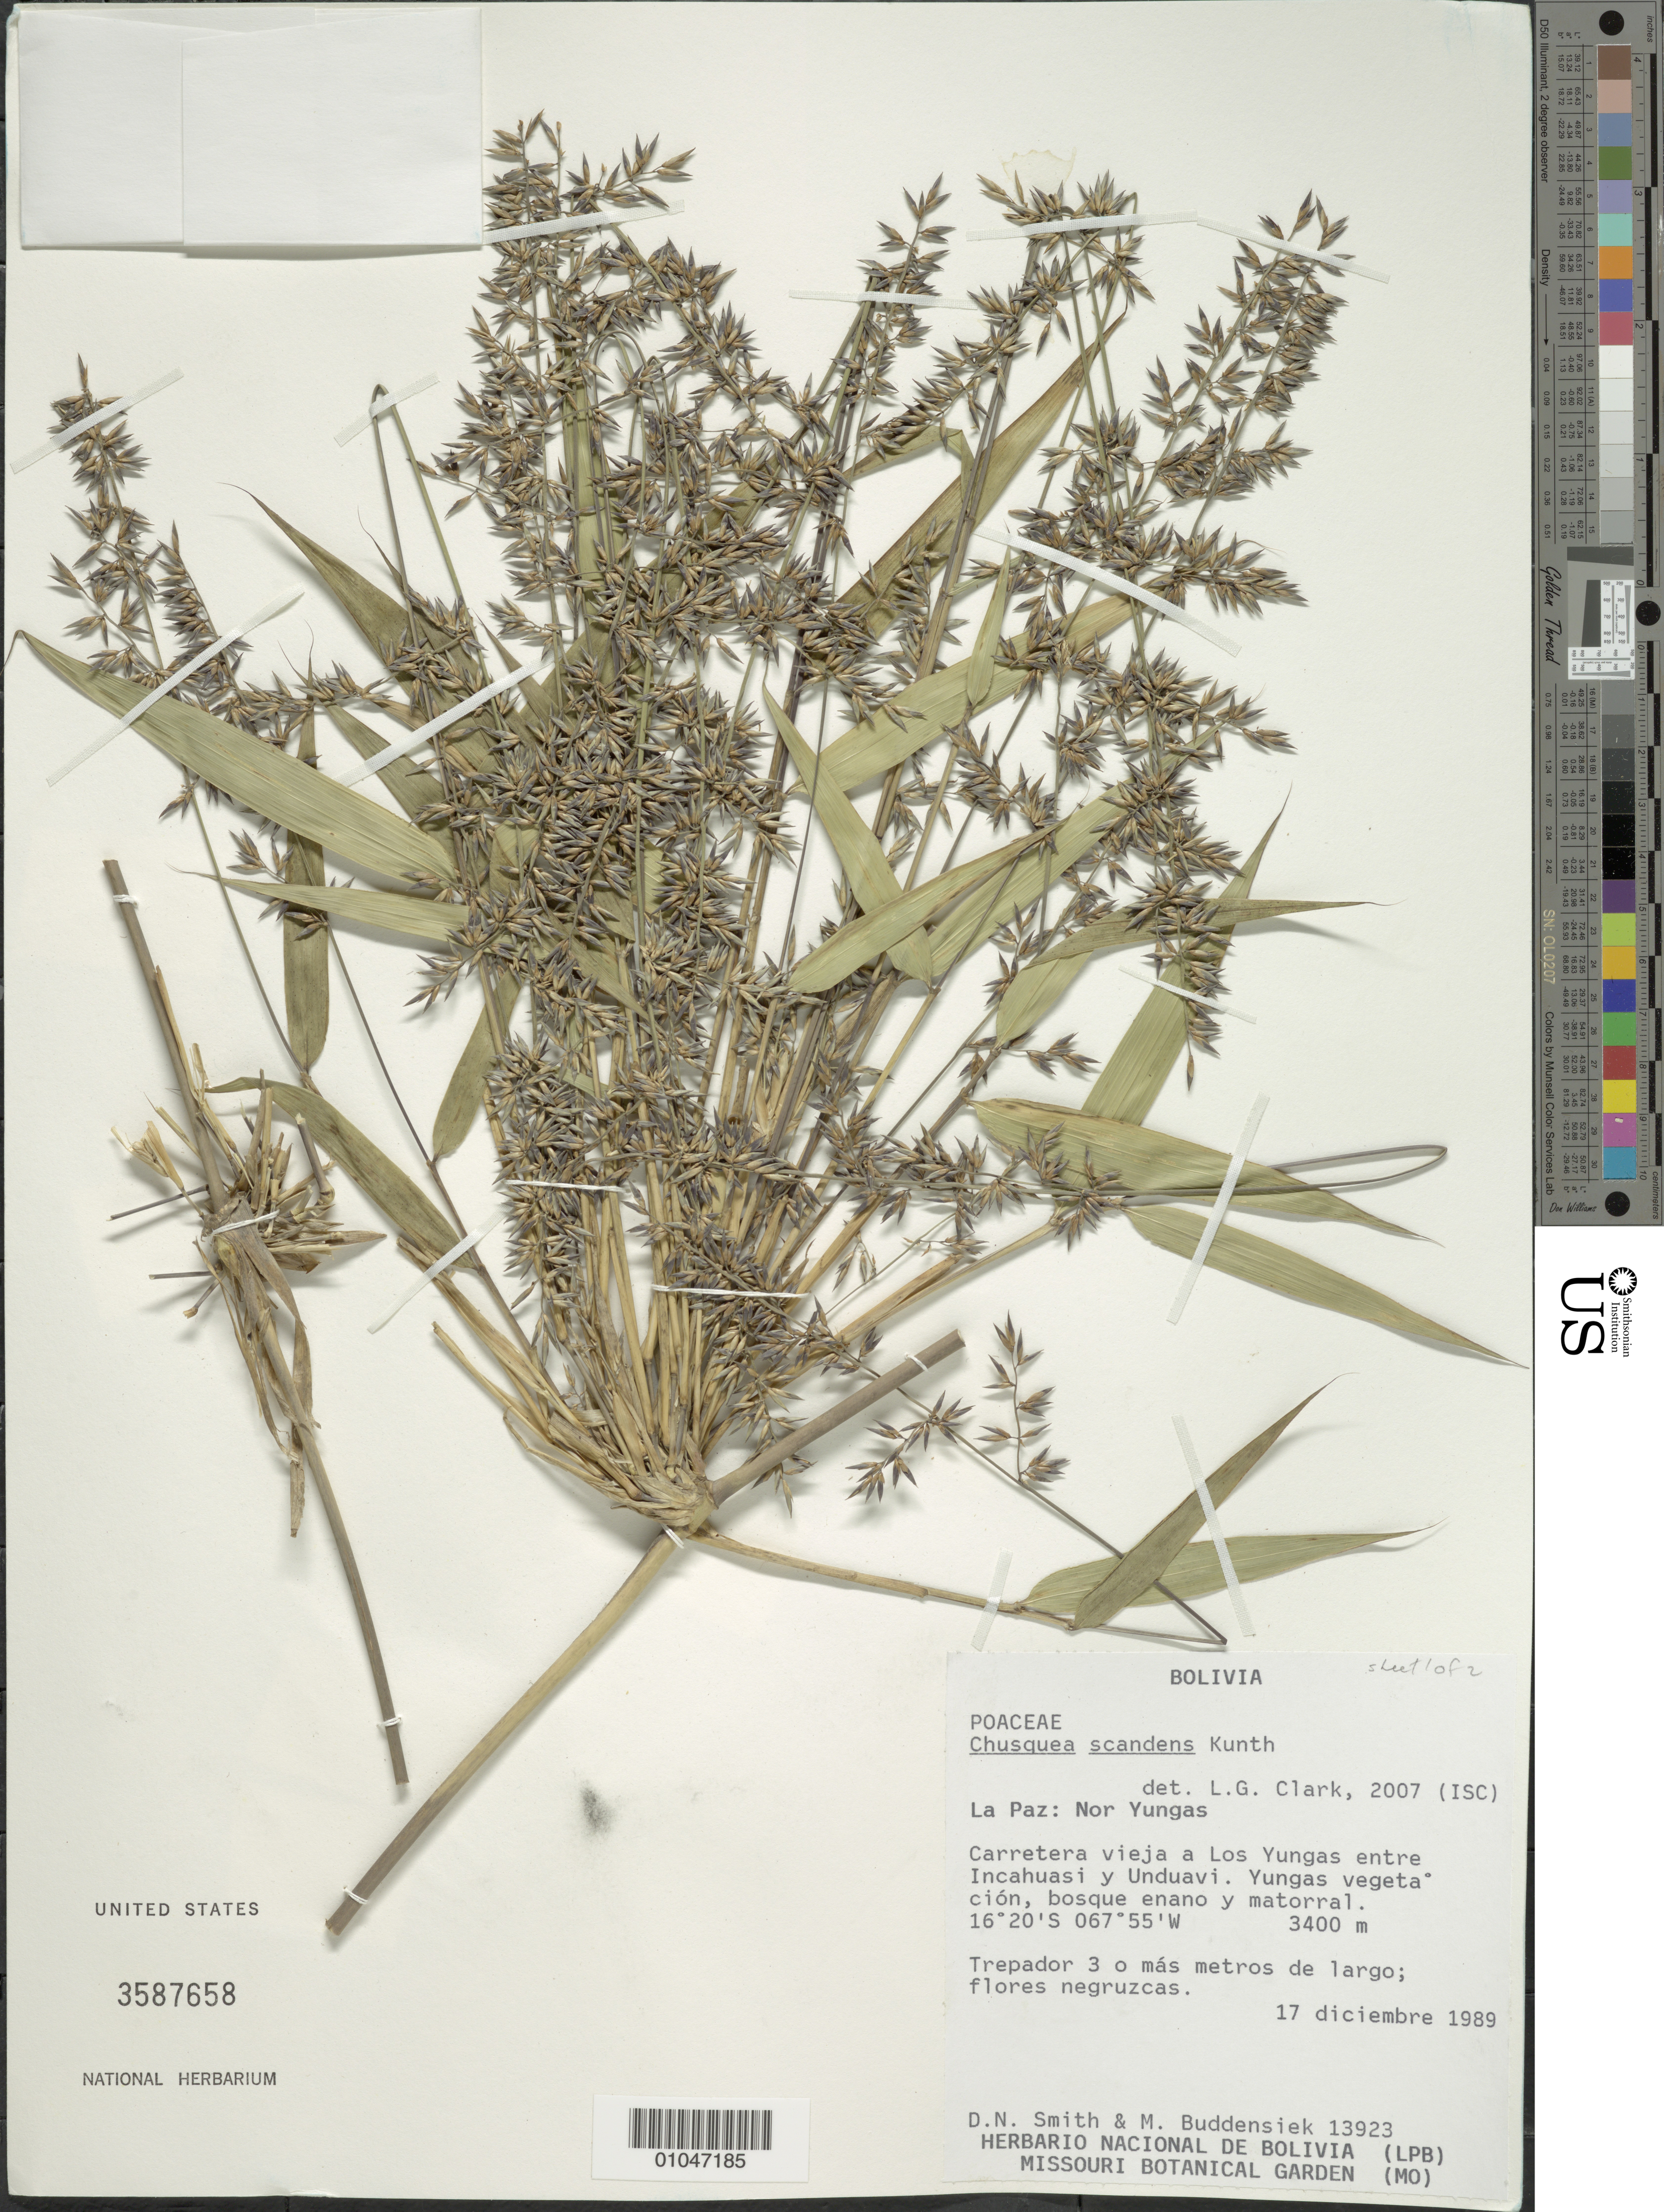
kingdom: Plantae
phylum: Tracheophyta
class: Liliopsida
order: Poales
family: Poaceae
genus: Chusquea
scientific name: Chusquea scandens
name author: Kunth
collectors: D. Smith & M. Buddensiek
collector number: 13923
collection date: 1989-12-17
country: Bolivia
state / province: La Paz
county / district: Nor Yungas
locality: Carretera vieja a Los Yungas entre Incahuasi y Undauvi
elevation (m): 3400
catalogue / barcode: US 3587658